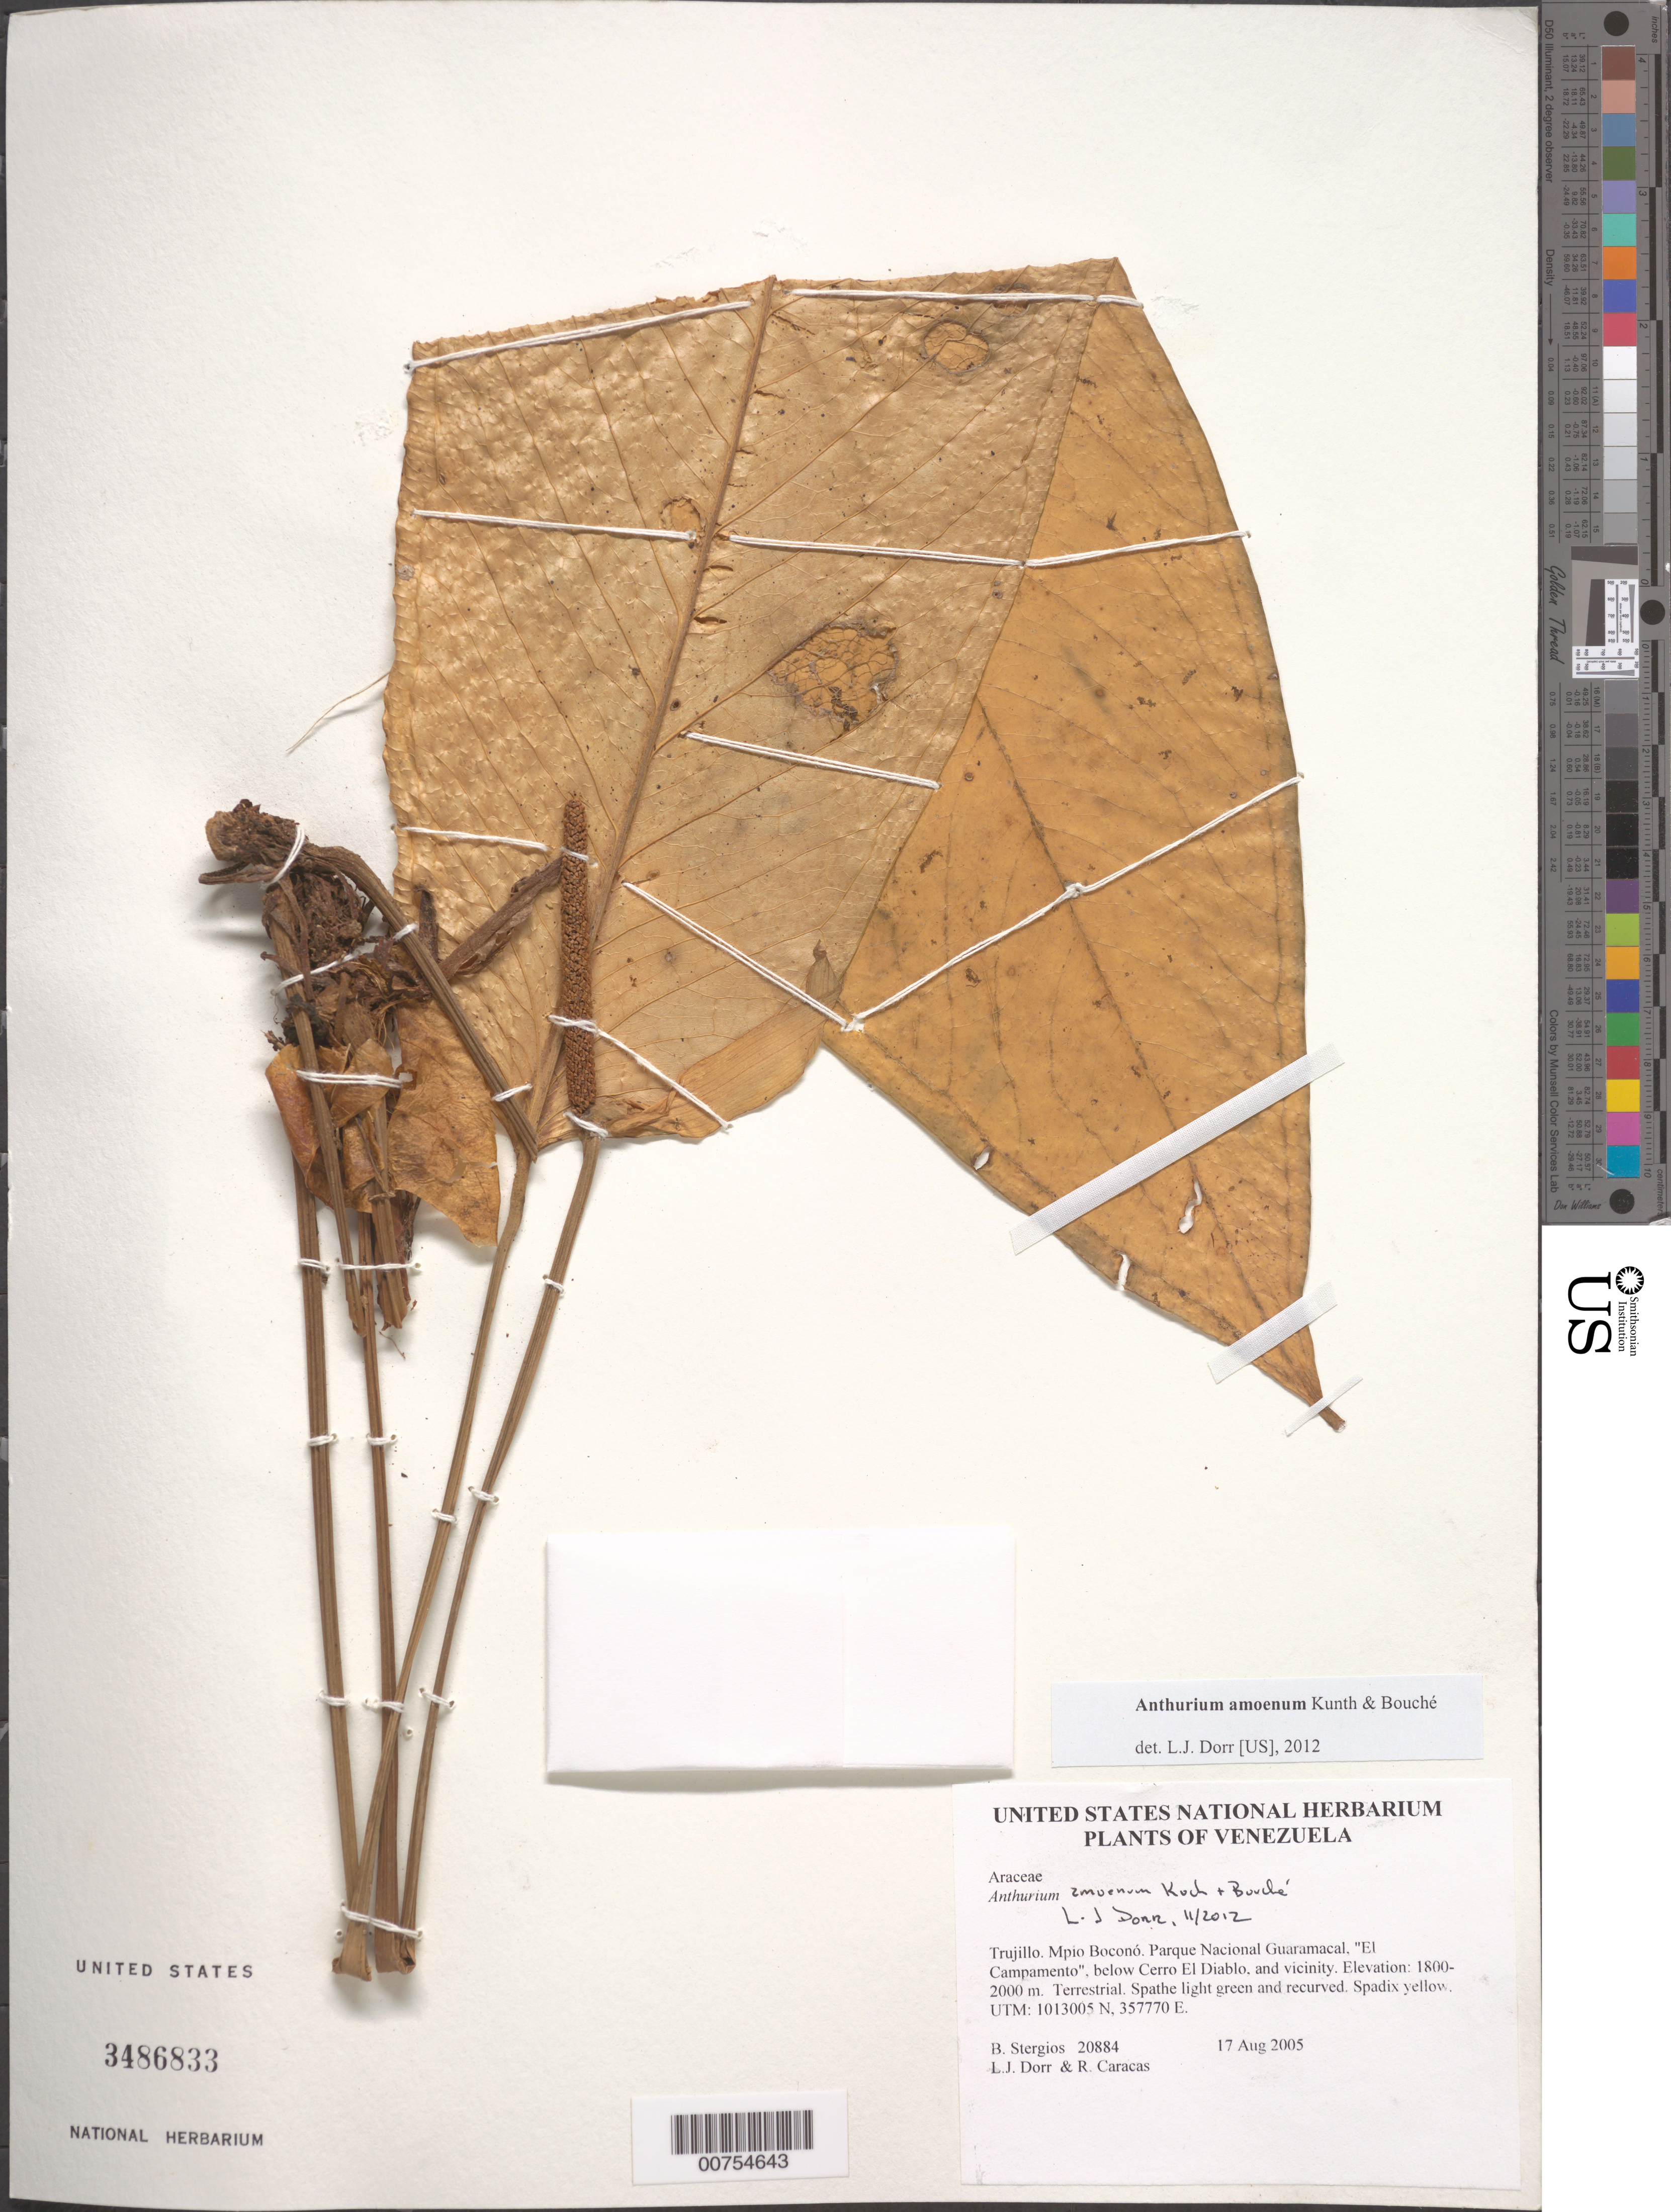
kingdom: Plantae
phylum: Tracheophyta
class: Liliopsida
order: Alismatales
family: Araceae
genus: Anthurium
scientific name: Anthurium amoenum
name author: Kunth & C.D. Bouché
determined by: Dorr, L. J., (BOT), Smithsonian Institution - National Museum of Natural History (UNITED STATES)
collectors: B. G. Stergios, L. J. Dorr & R. Caracas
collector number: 20884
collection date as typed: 17 Aug 2005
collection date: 2005-08-17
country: Venezuela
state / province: Trujillo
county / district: Boconó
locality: Parque Nacional Guaramacal, "El Campamento", below Cerro El Diablo, and vicinity.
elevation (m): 1800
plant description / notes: PORT, US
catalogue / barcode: US 3486833